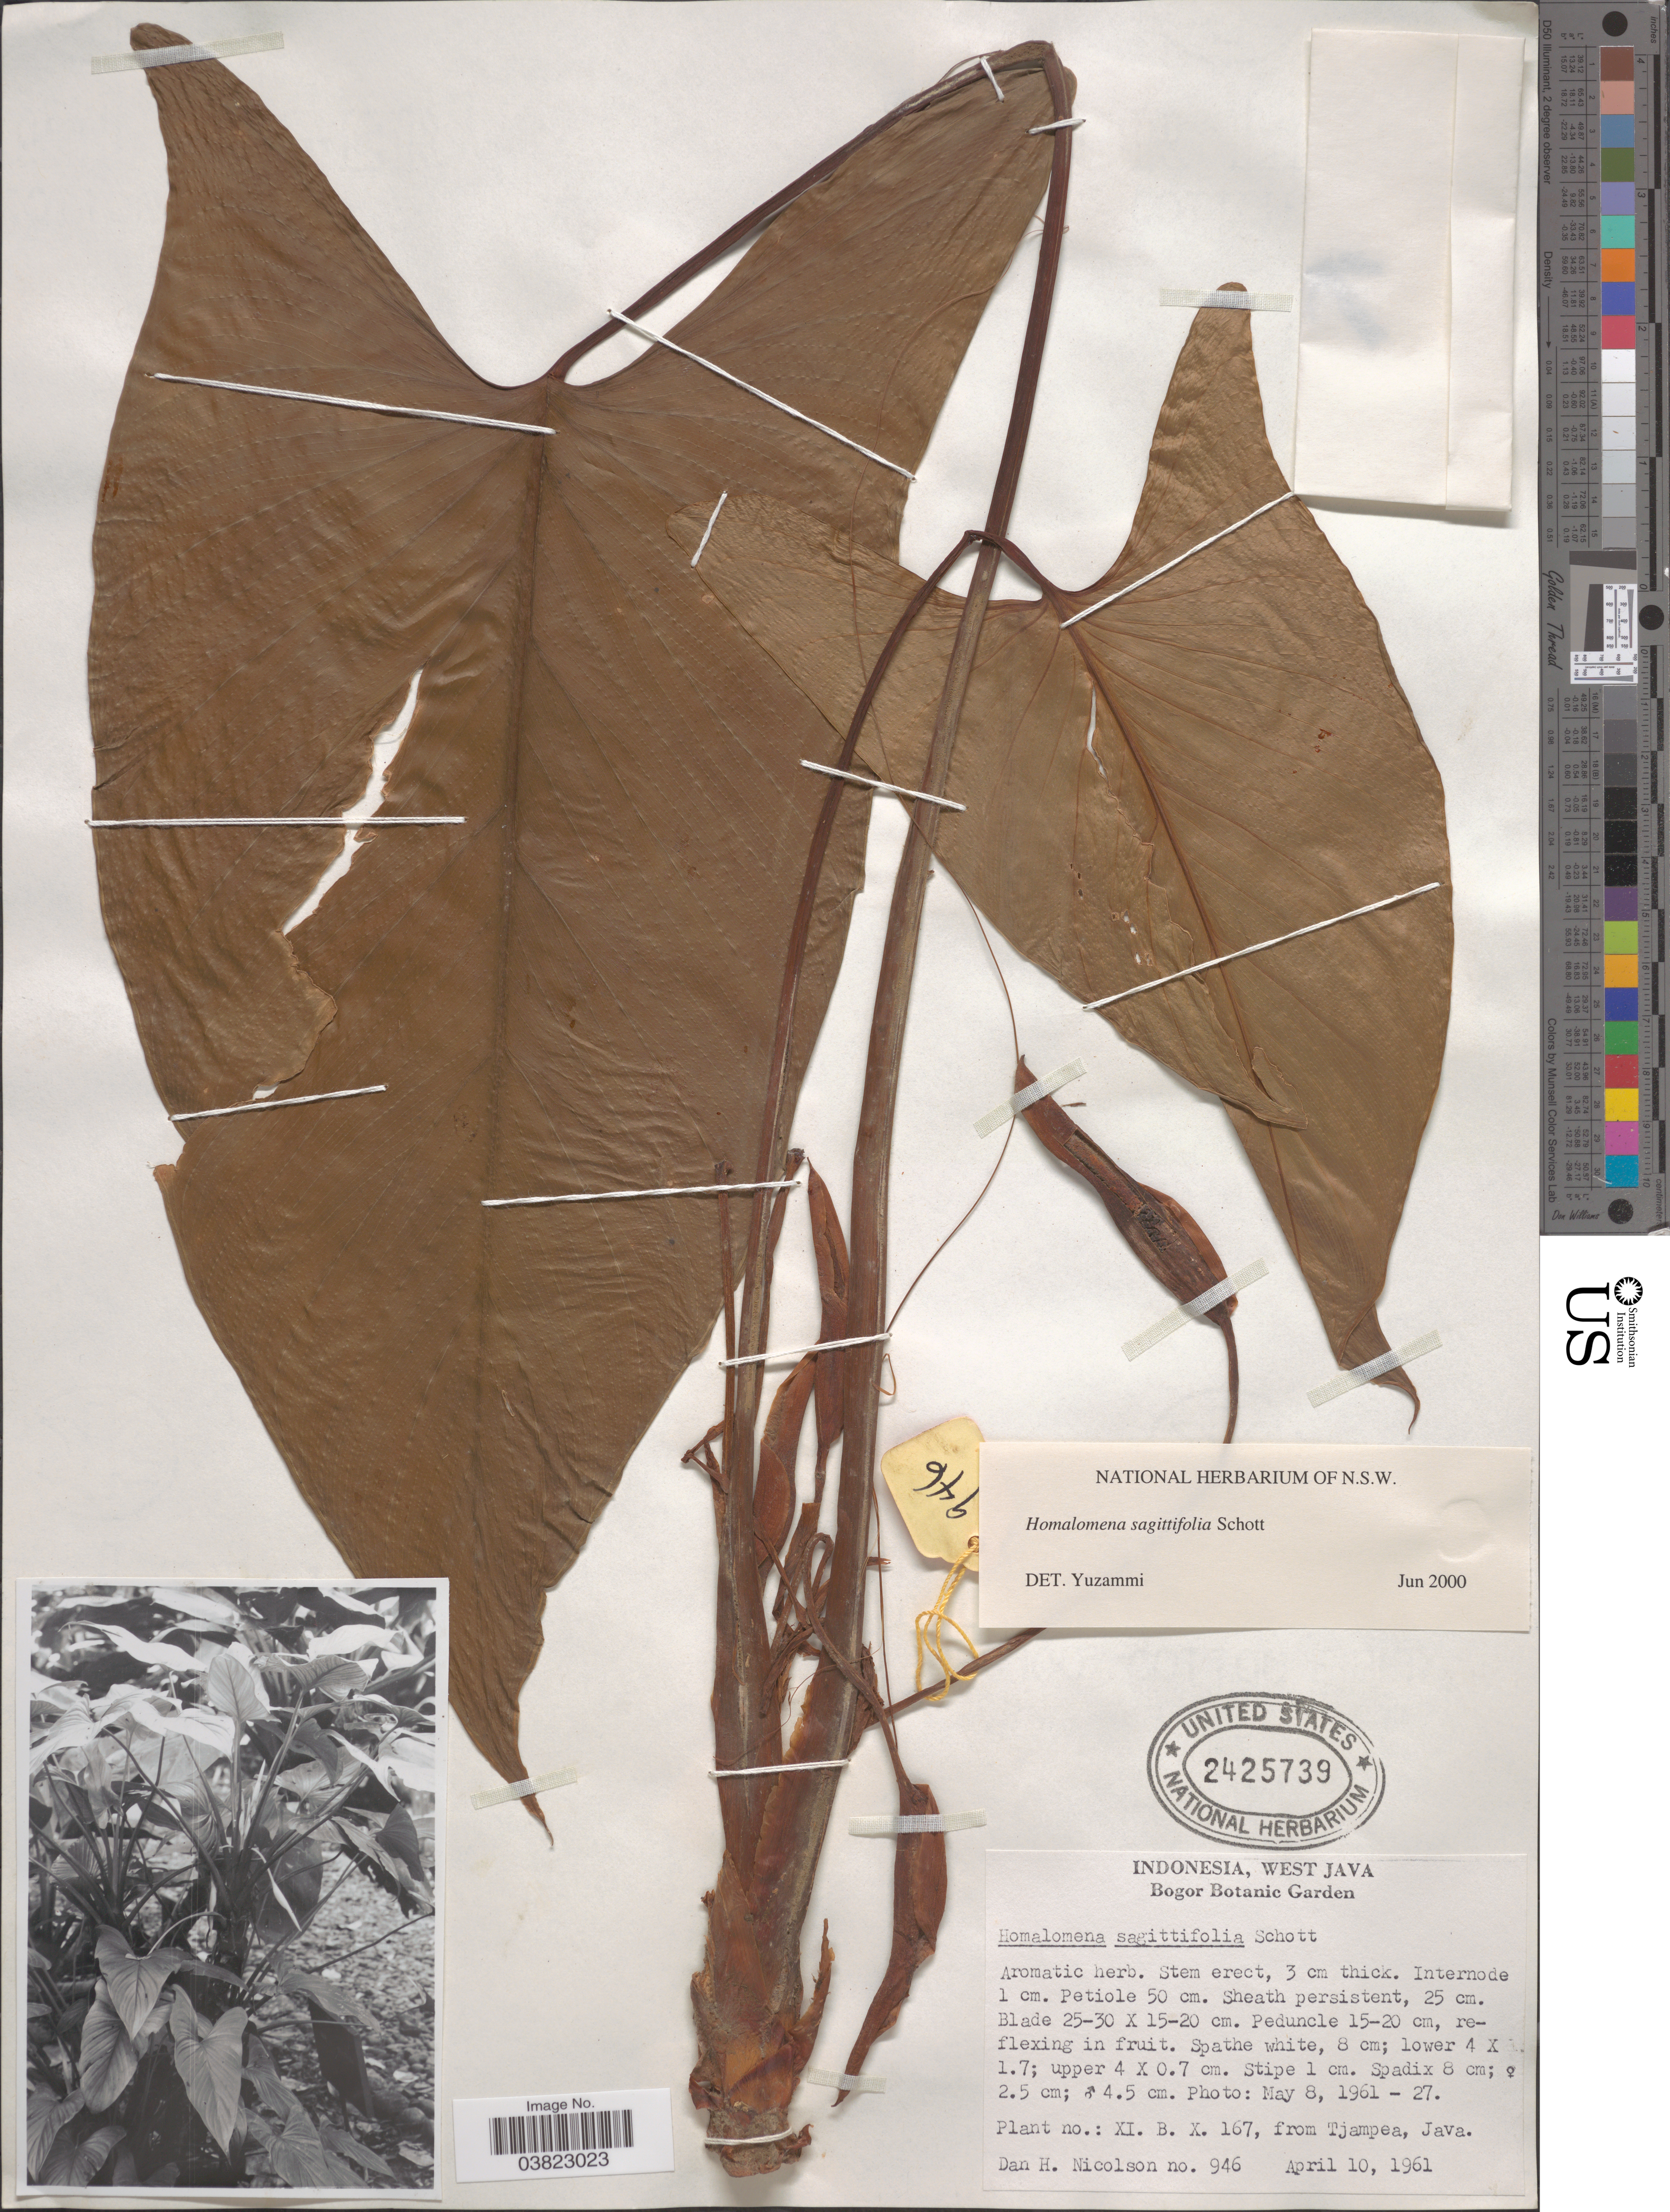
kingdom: Plantae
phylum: Tracheophyta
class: Liliopsida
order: Alismatales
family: Araceae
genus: Homalomena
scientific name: Homalomena sagitifolium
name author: Jungh. ex Schott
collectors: D. H. Nicolson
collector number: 946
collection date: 1961-04-10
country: Indonesia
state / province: Java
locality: West Java. Bogor Botanic Garden.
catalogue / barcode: US 2425739